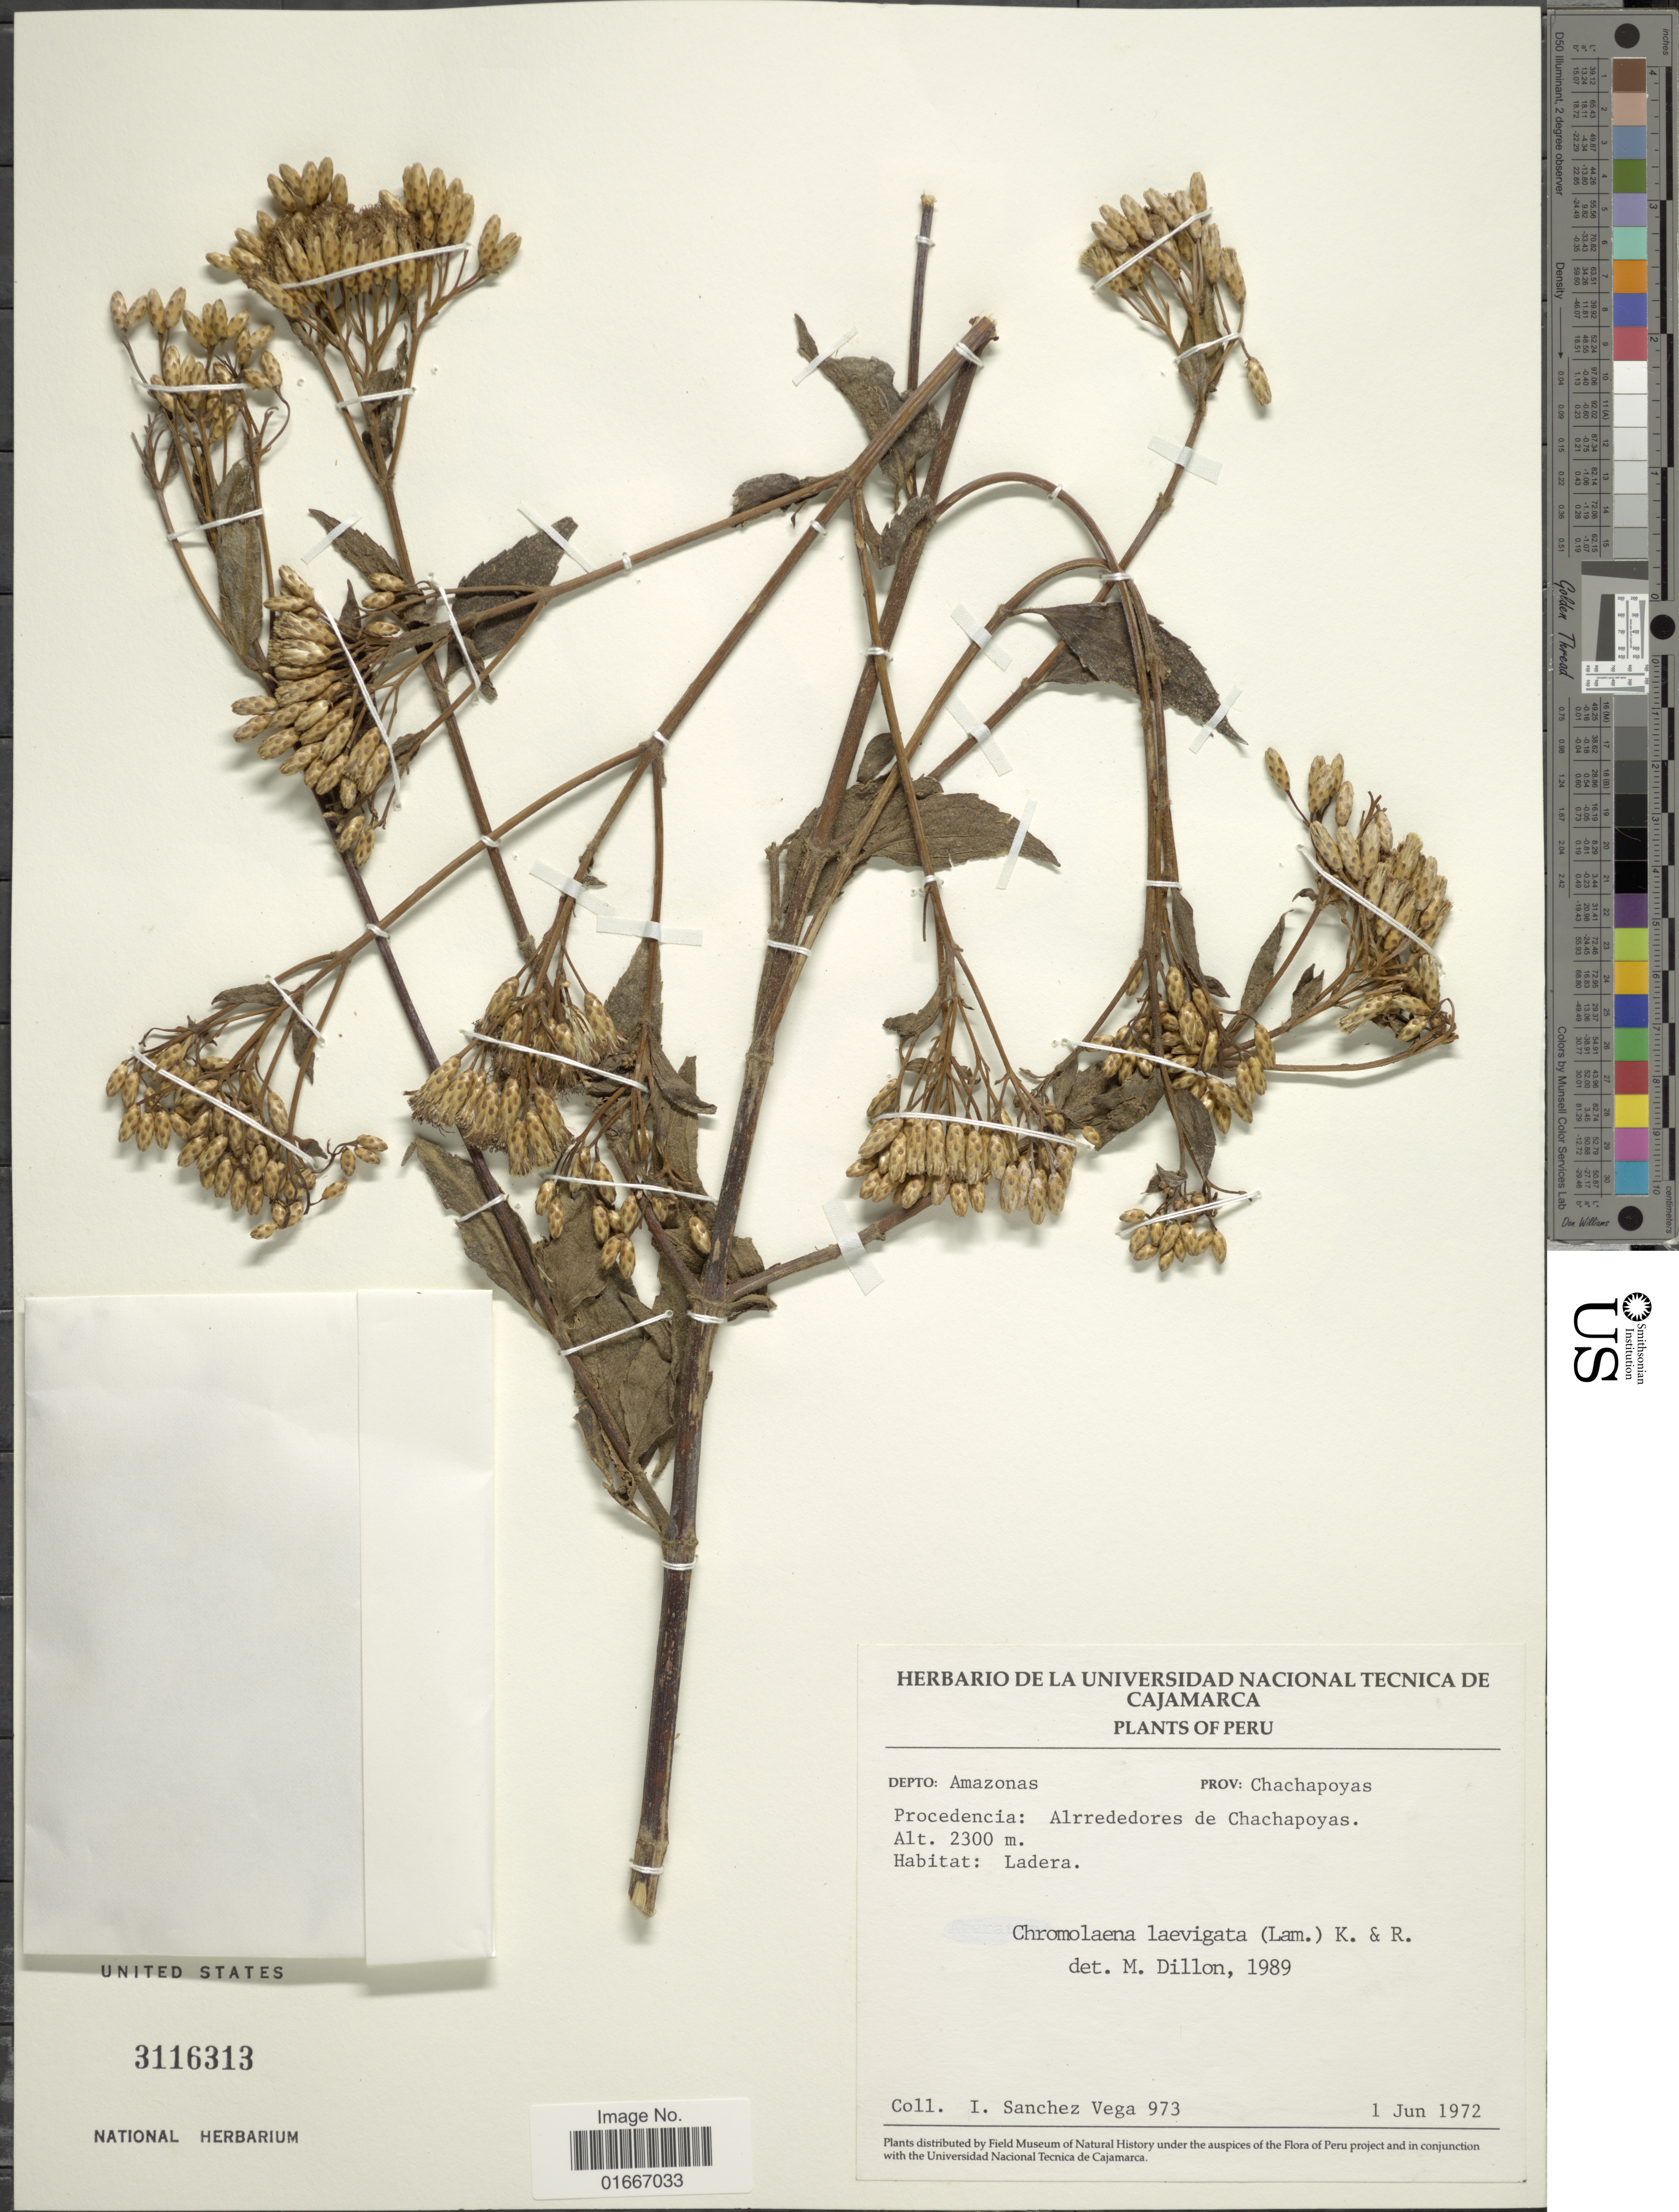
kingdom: Plantae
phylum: Tracheophyta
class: Magnoliopsida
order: Asterales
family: Asteraceae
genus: Chromolaena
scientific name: Chromolaena laevigata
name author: (Lam.) R.M. King & H. Rob.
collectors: I. Sánchez Vega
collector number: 973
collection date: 1972-06-01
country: Peru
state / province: Amazonas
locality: Prov: Chachapoyas. Procedencia: Alrrededores de Chachapoyas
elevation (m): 2300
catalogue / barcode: US 3116313